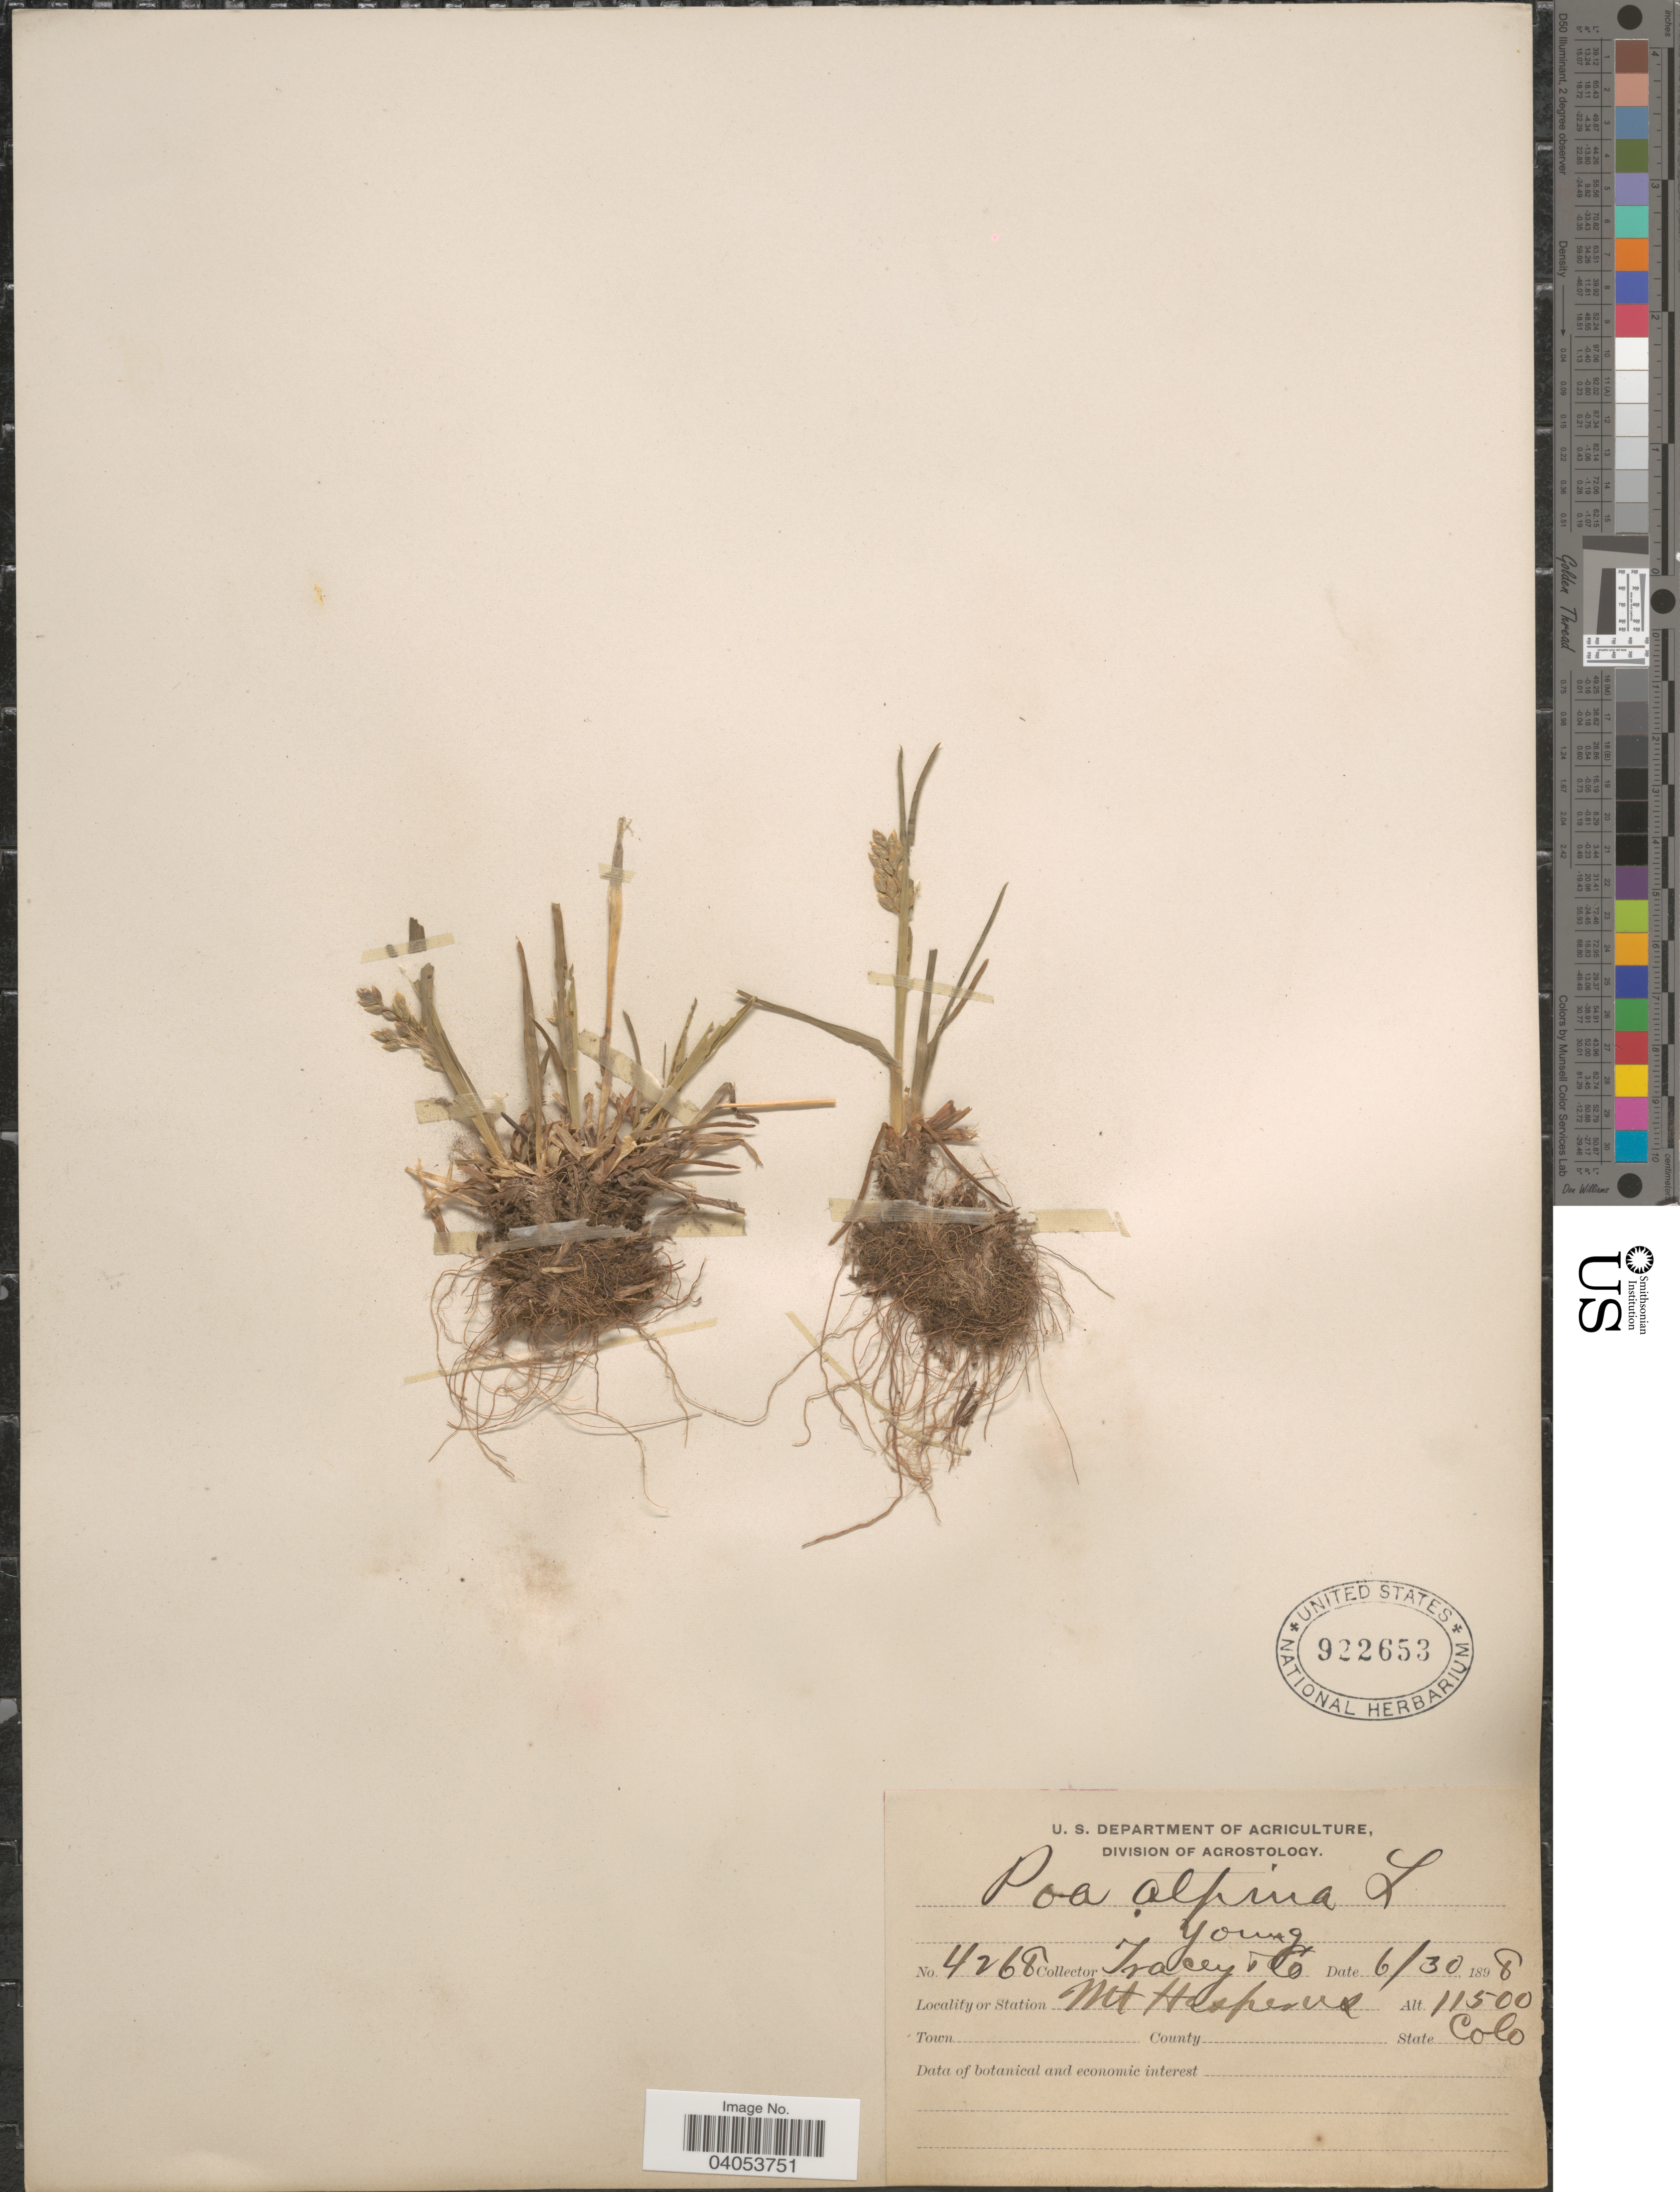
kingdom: Plantae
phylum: Tracheophyta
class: Liliopsida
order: Poales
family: Poaceae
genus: Poa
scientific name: Poa alpina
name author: L.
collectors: Tracey & et al.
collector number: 4268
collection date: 1898-06-30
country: United States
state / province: Colorado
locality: Mt Hesperus.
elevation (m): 3505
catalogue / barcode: US 922653